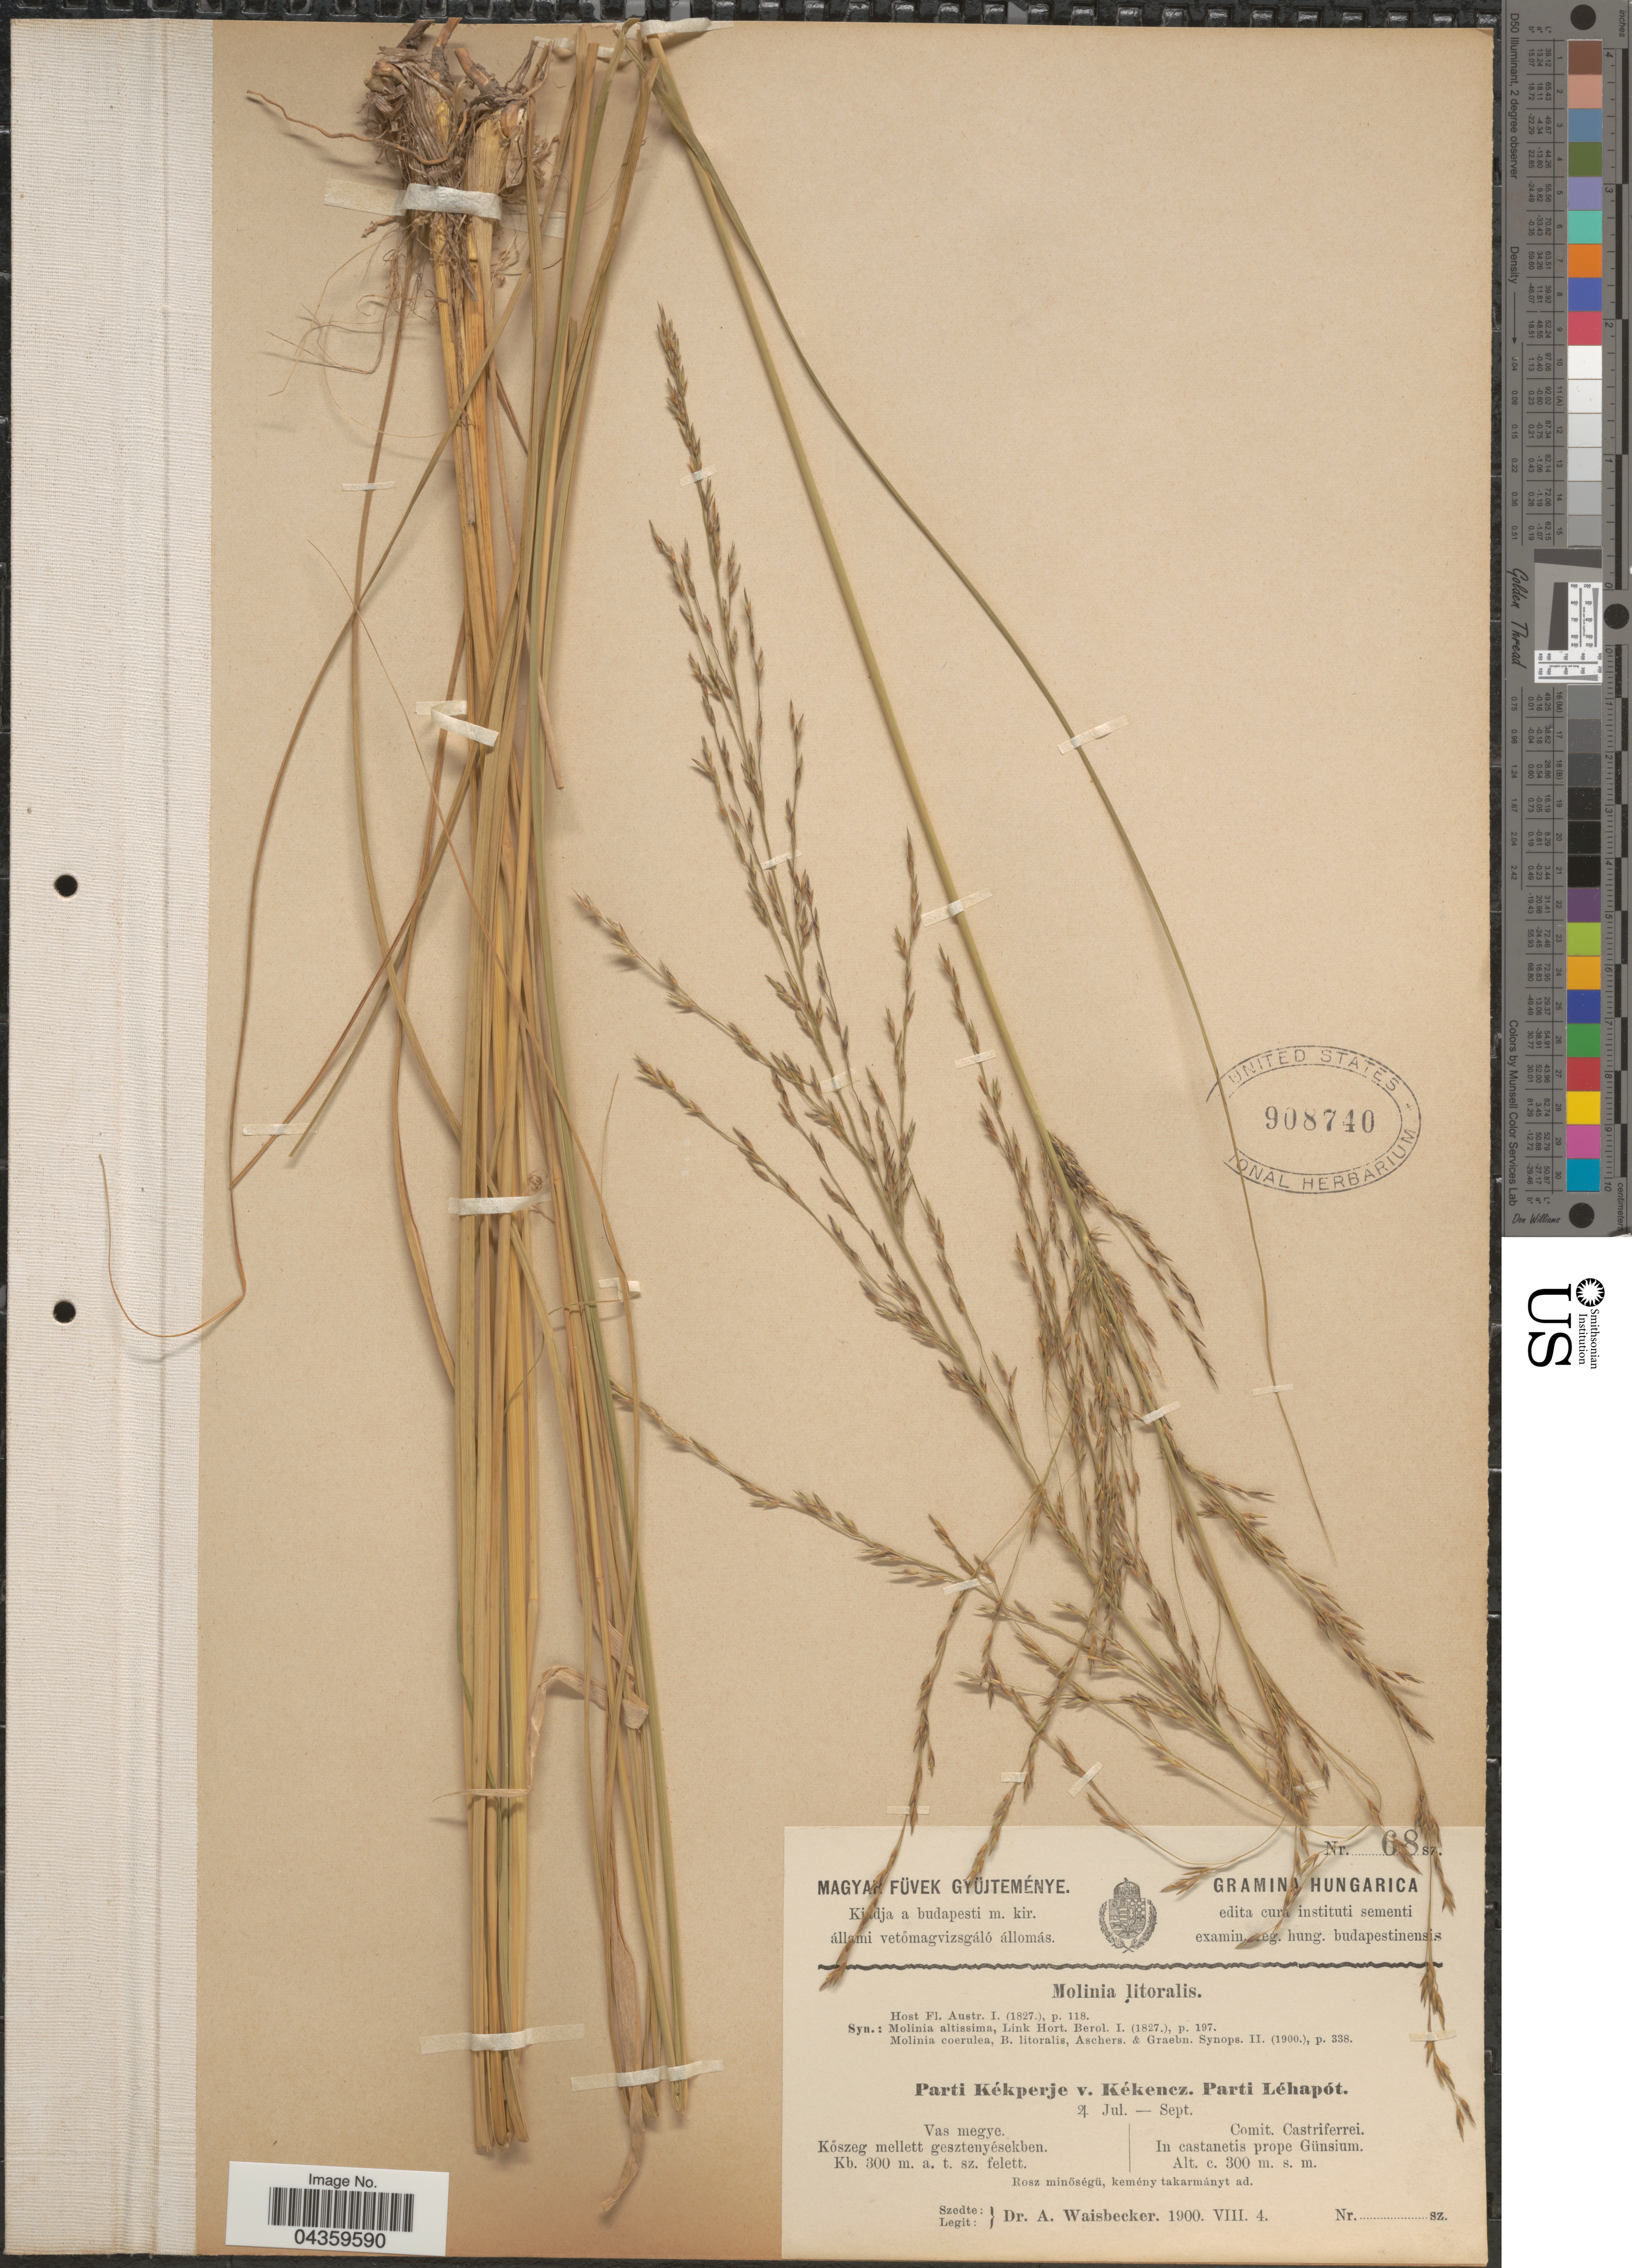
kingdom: Plantae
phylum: Tracheophyta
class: Liliopsida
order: Poales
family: Poaceae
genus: Molinia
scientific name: Molinia arundinacea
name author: Schrank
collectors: A. Waisbecker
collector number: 68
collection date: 1900-08-04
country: Hungary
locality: Comit. Castriferrei. In castanetis prope Günsium.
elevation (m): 300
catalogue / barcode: US 908740